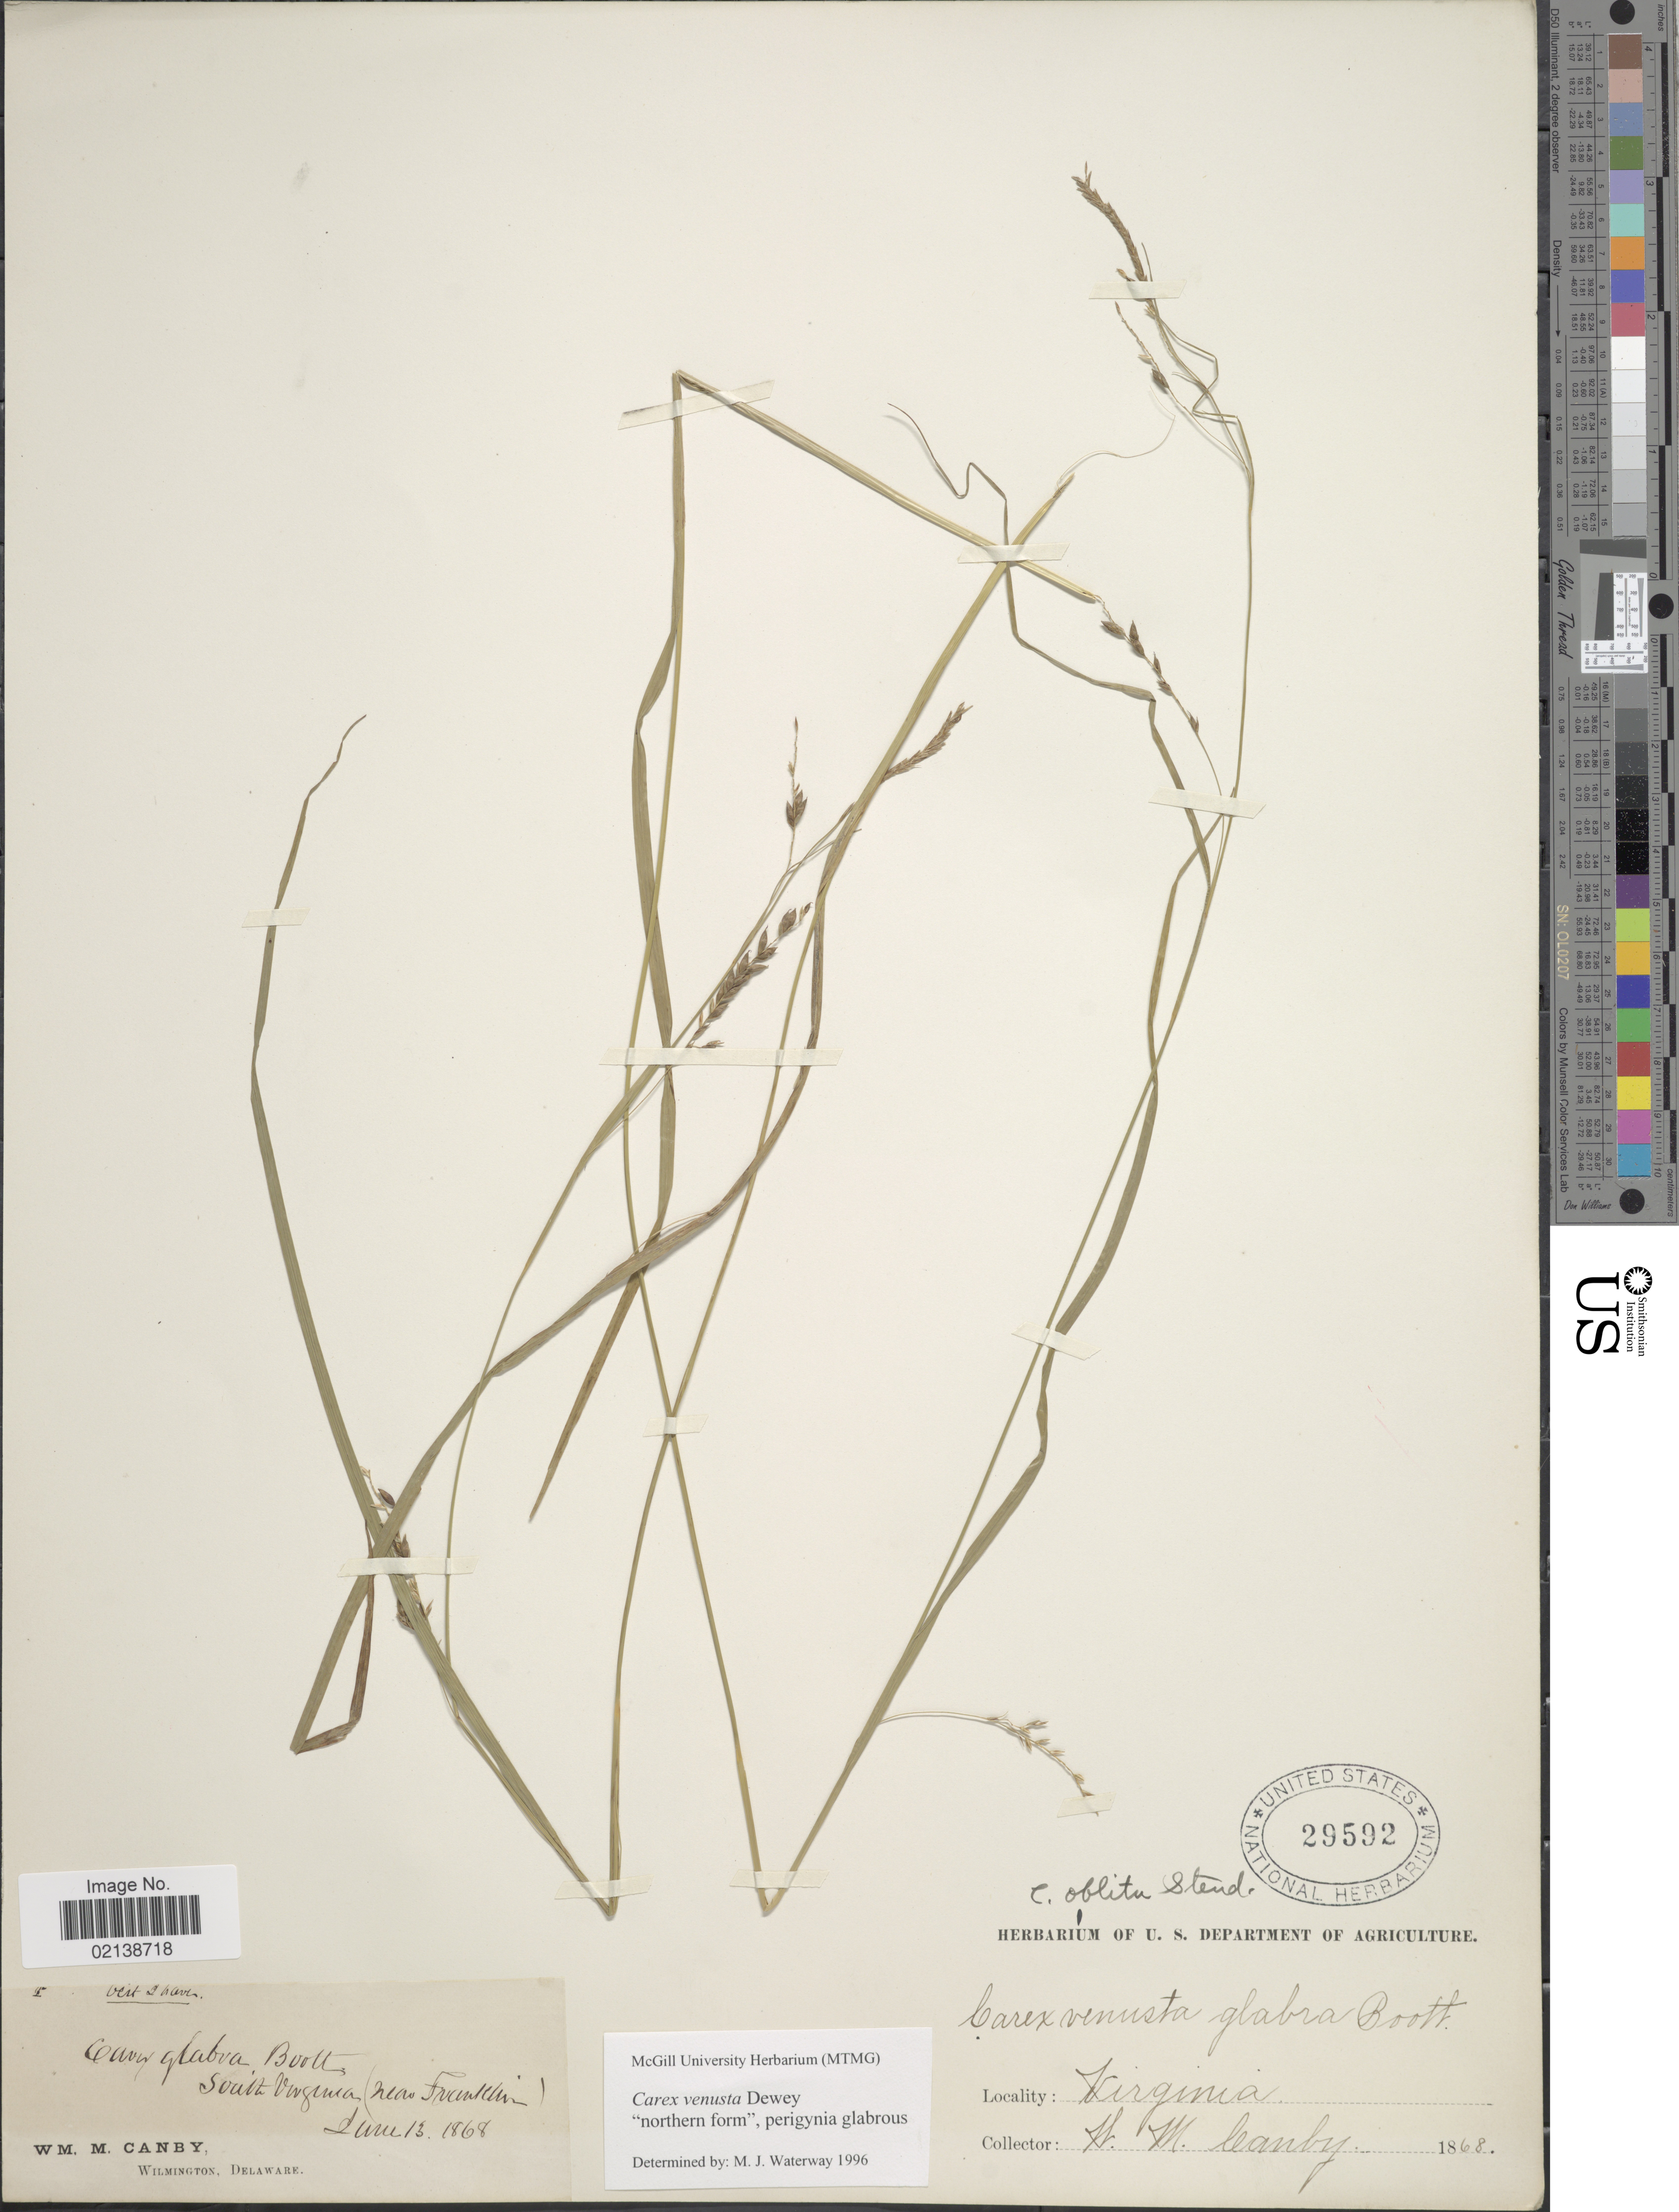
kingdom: Plantae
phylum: Tracheophyta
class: Liliopsida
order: Poales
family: Cyperaceae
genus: Carex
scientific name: Carex venusta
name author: Dewey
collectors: W. M. Canby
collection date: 1868-06-13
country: United States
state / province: Virginia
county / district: City of Franklin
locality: South Virginia (near Franklin)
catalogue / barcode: US 29592